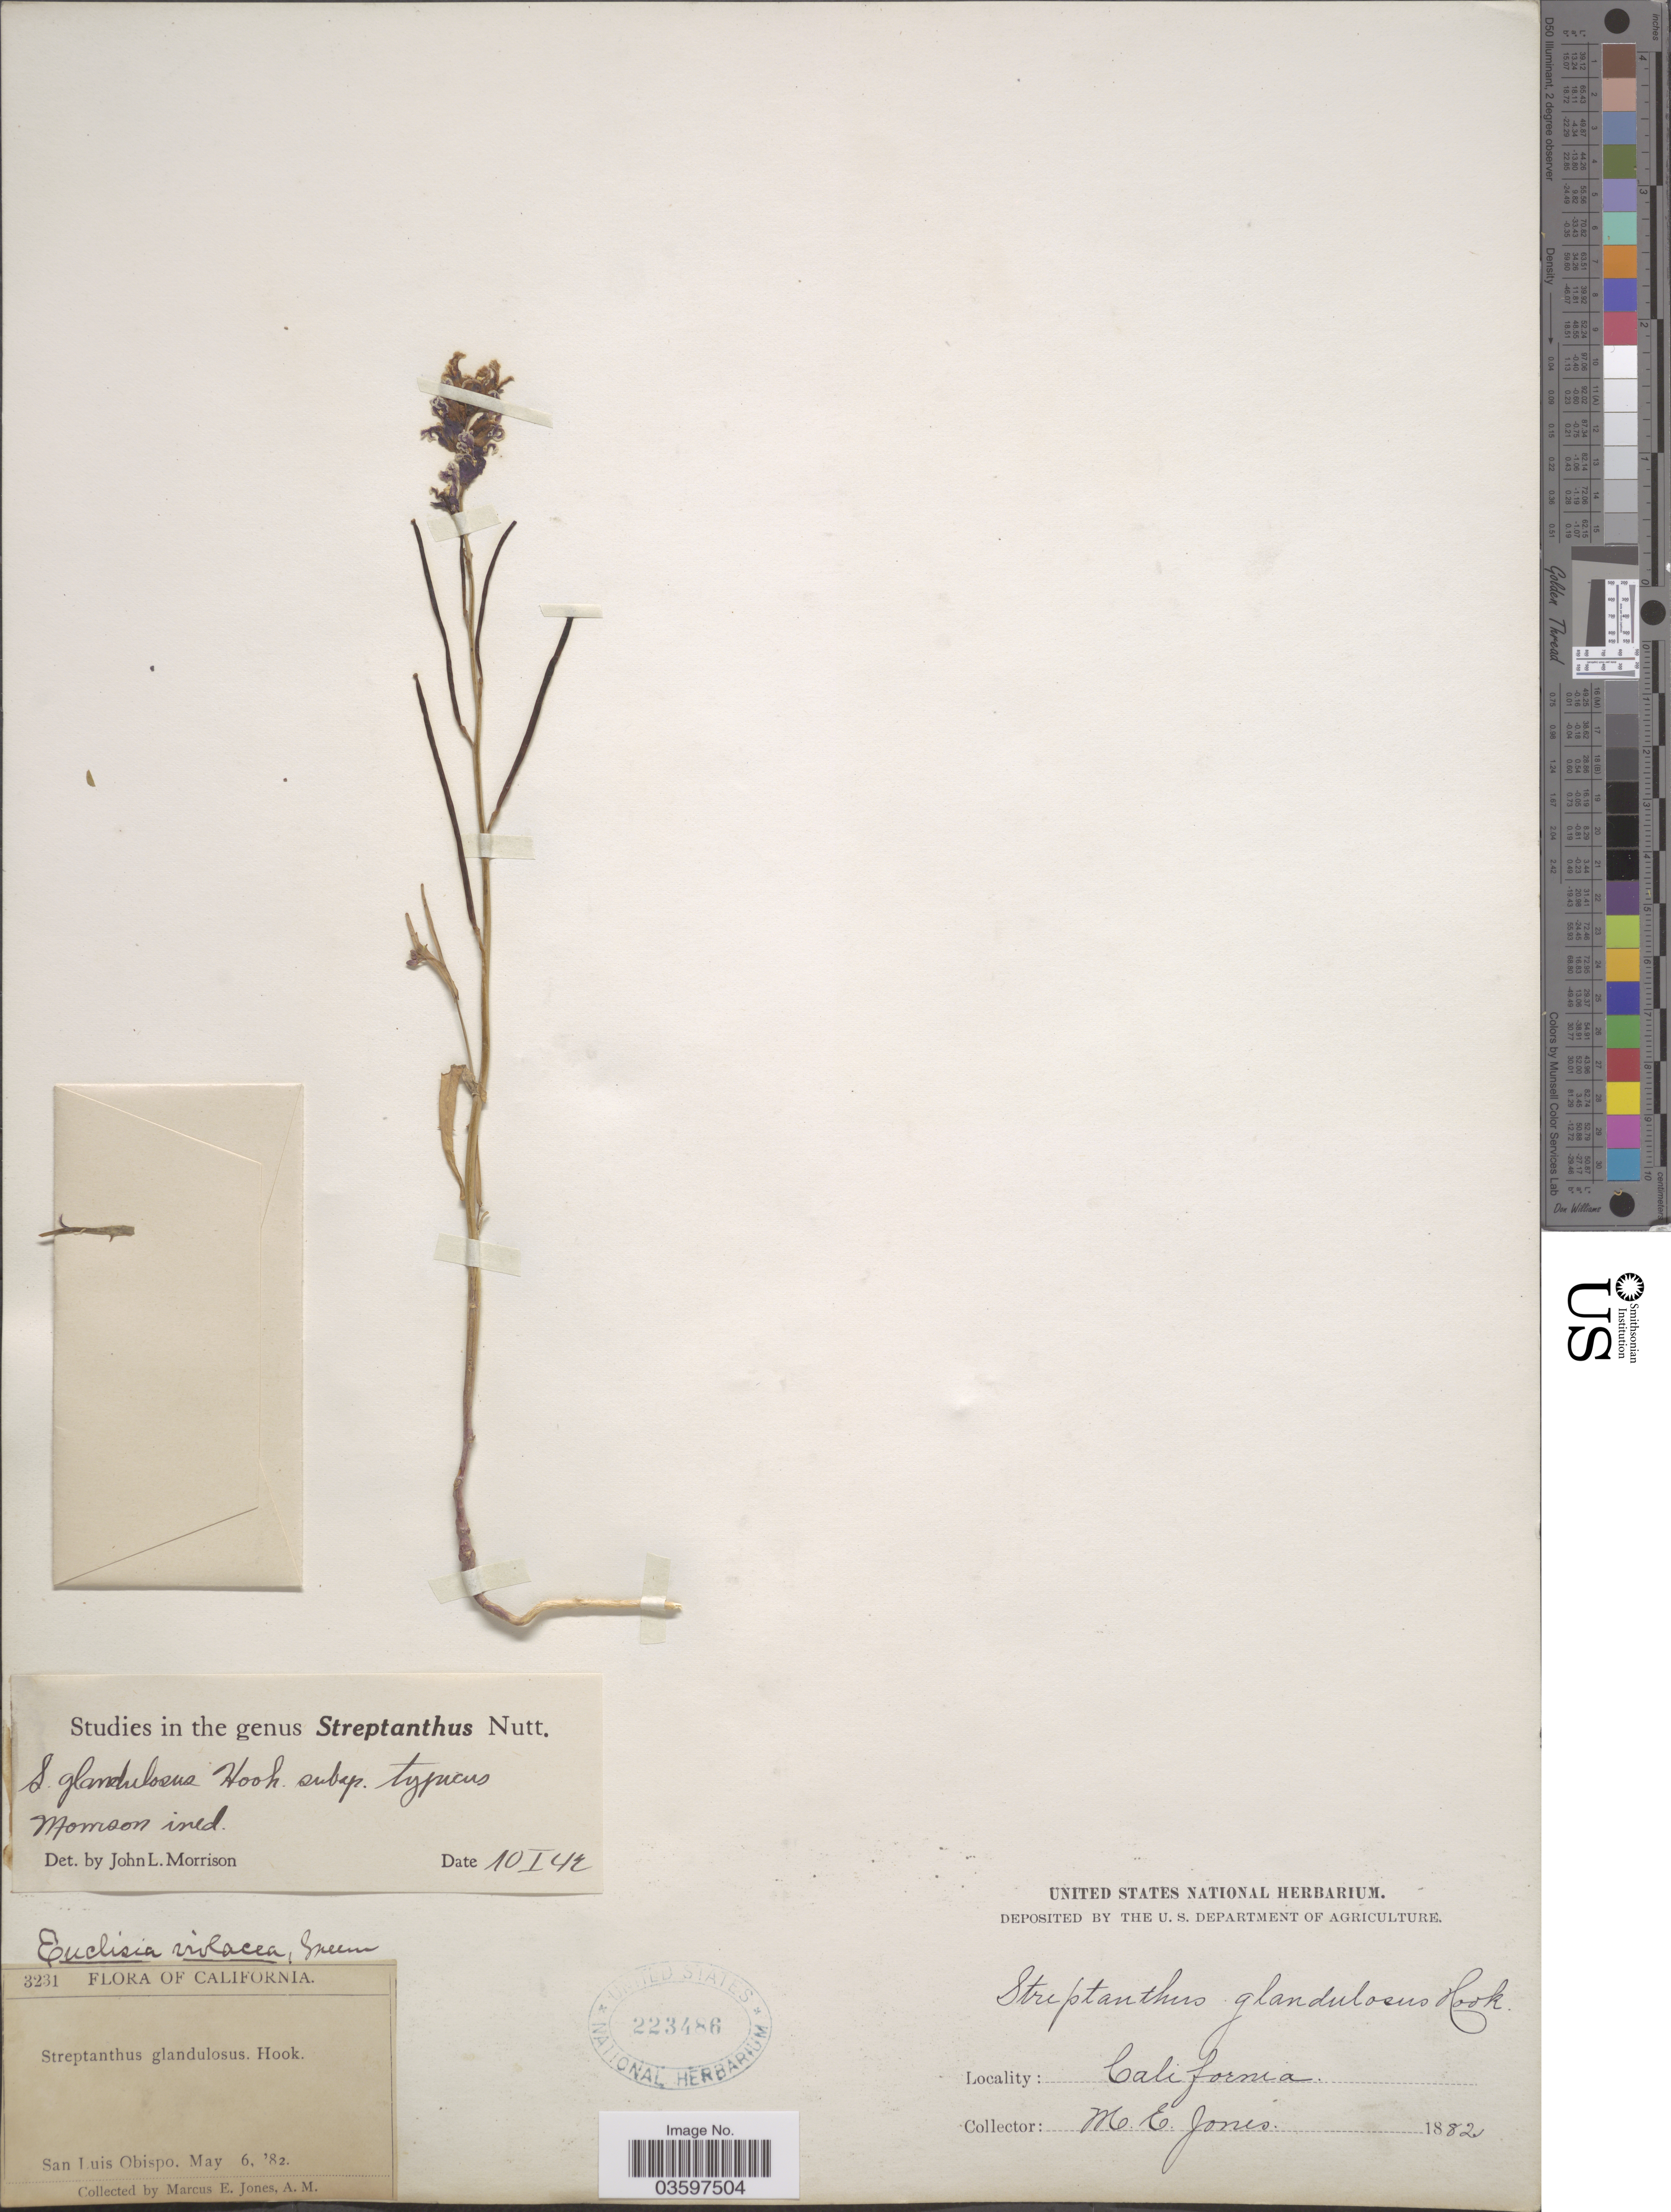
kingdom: Plantae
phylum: Tracheophyta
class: Magnoliopsida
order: Brassicales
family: Brassicaceae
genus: Streptanthus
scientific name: Streptanthus glandulosus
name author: Hook.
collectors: M. E. Jones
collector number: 3231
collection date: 1882-05-06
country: United States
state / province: California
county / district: San Luis Obispo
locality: San Luis Obispo.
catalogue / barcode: US 223486